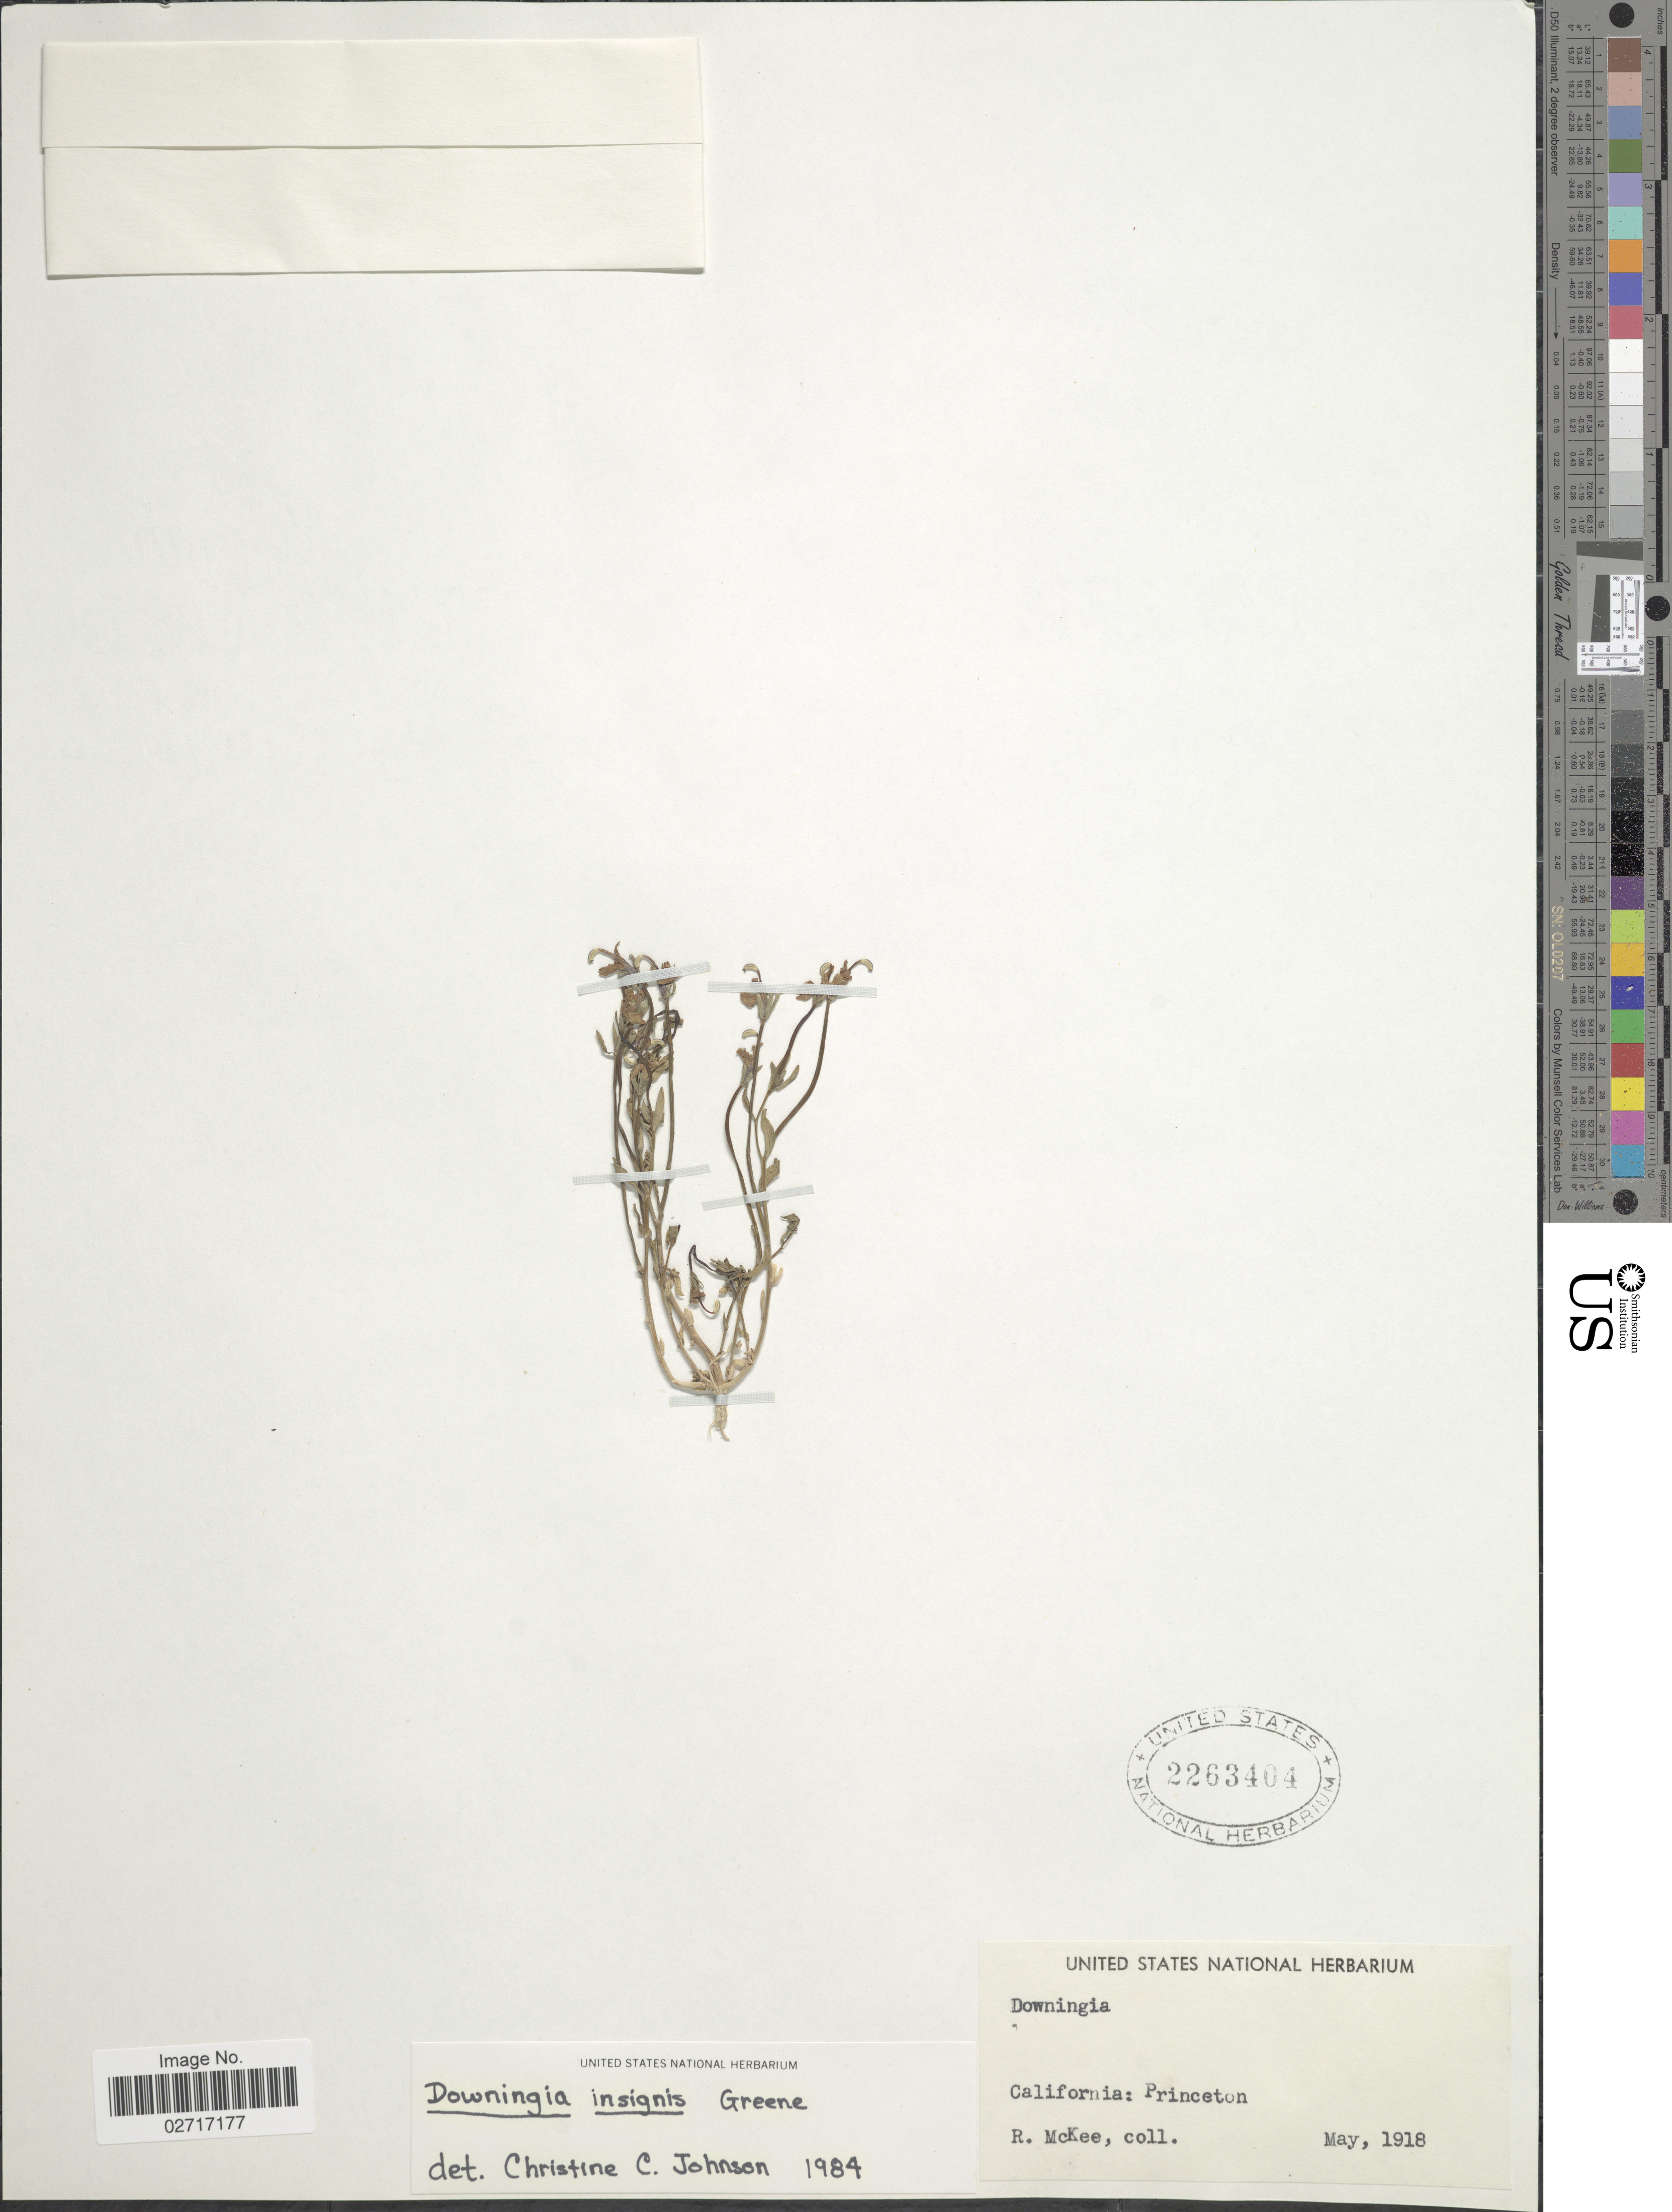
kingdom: Plantae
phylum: Tracheophyta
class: Magnoliopsida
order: Asterales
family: Campanulaceae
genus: Downingia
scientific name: Downingia insignis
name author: Greene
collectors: R. Mckee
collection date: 1918-05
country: United States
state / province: California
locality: Princeton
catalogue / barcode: US 2263404